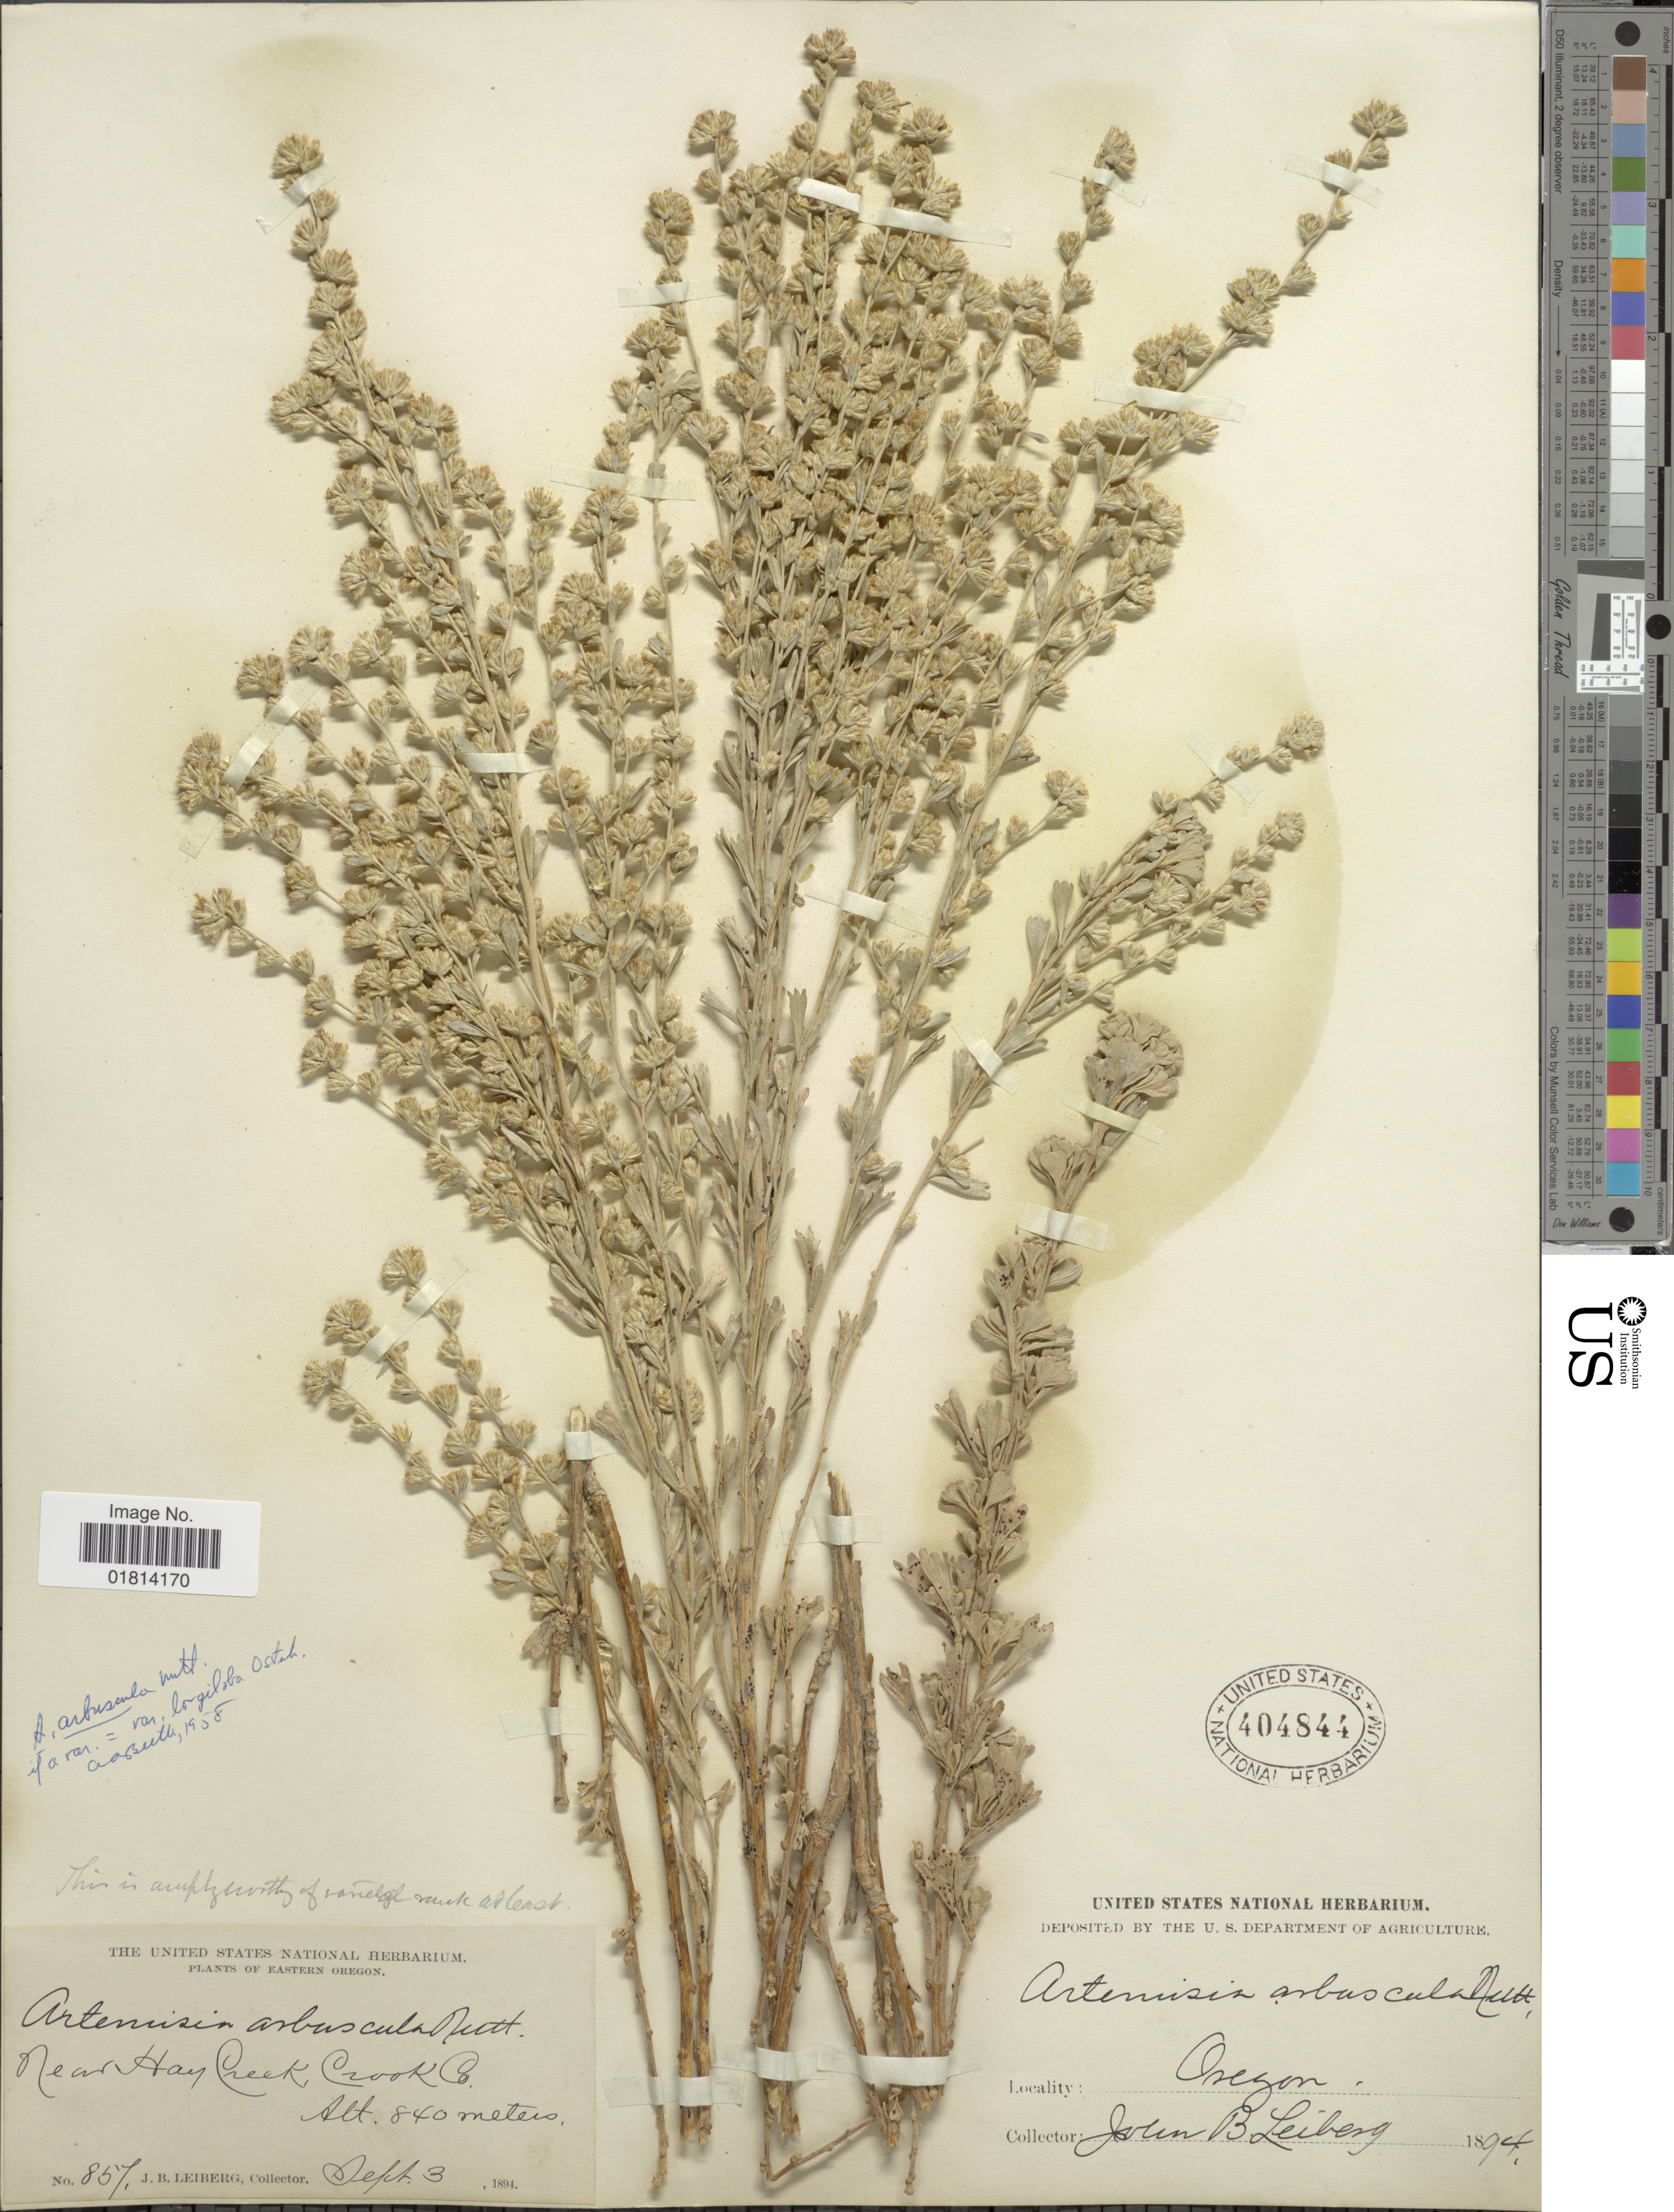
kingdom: Plantae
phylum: Tracheophyta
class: Magnoliopsida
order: Asterales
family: Asteraceae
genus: Artemisia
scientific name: Artemisia arbuscula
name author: Nutt.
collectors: J. B. Leiberg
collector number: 857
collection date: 1894-09-03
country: United States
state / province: Oregon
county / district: Crook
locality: Eastern Oregon. Near Hay Creek Crook Co.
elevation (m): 840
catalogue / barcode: US 404844